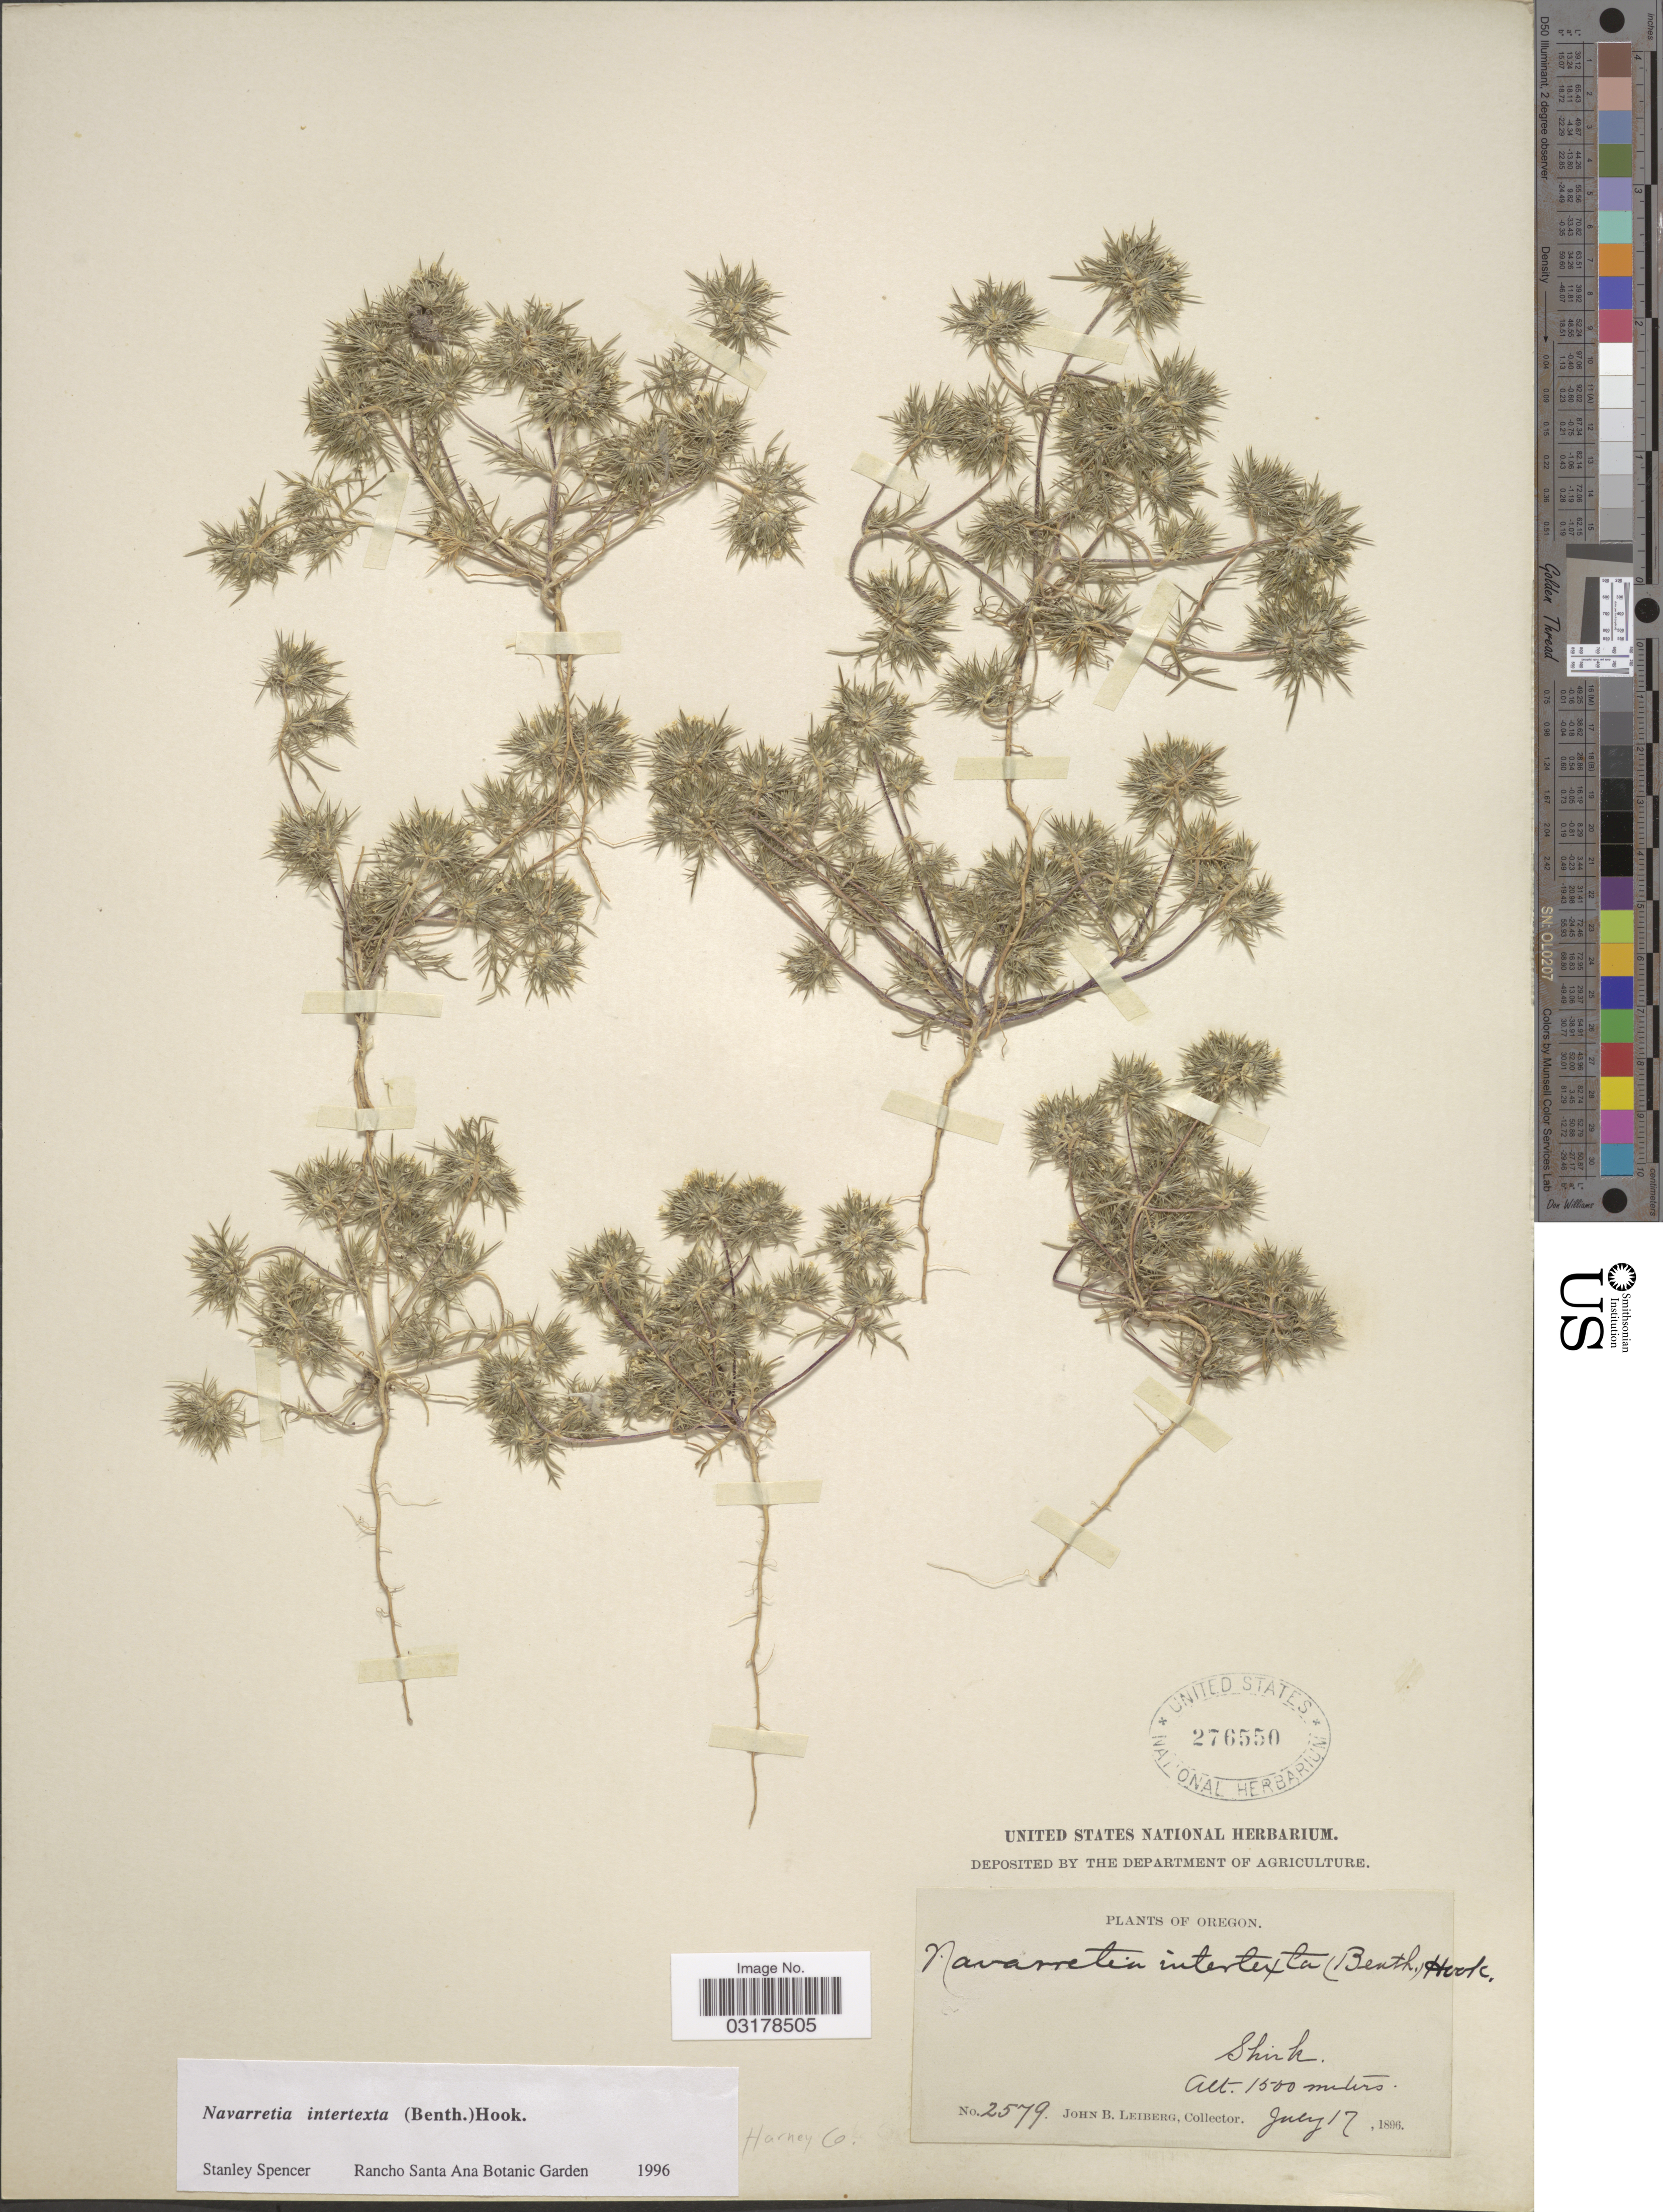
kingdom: Plantae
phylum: Tracheophyta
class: Magnoliopsida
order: Ericales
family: Polemoniaceae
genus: Navarretia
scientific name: Navarretia intertexta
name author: (Benth.) Hook.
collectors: J. Leiberg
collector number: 2579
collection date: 1896-07-17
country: United States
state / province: Oregon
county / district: Harney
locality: Shirk. Harney Co.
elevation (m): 1500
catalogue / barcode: US 276550